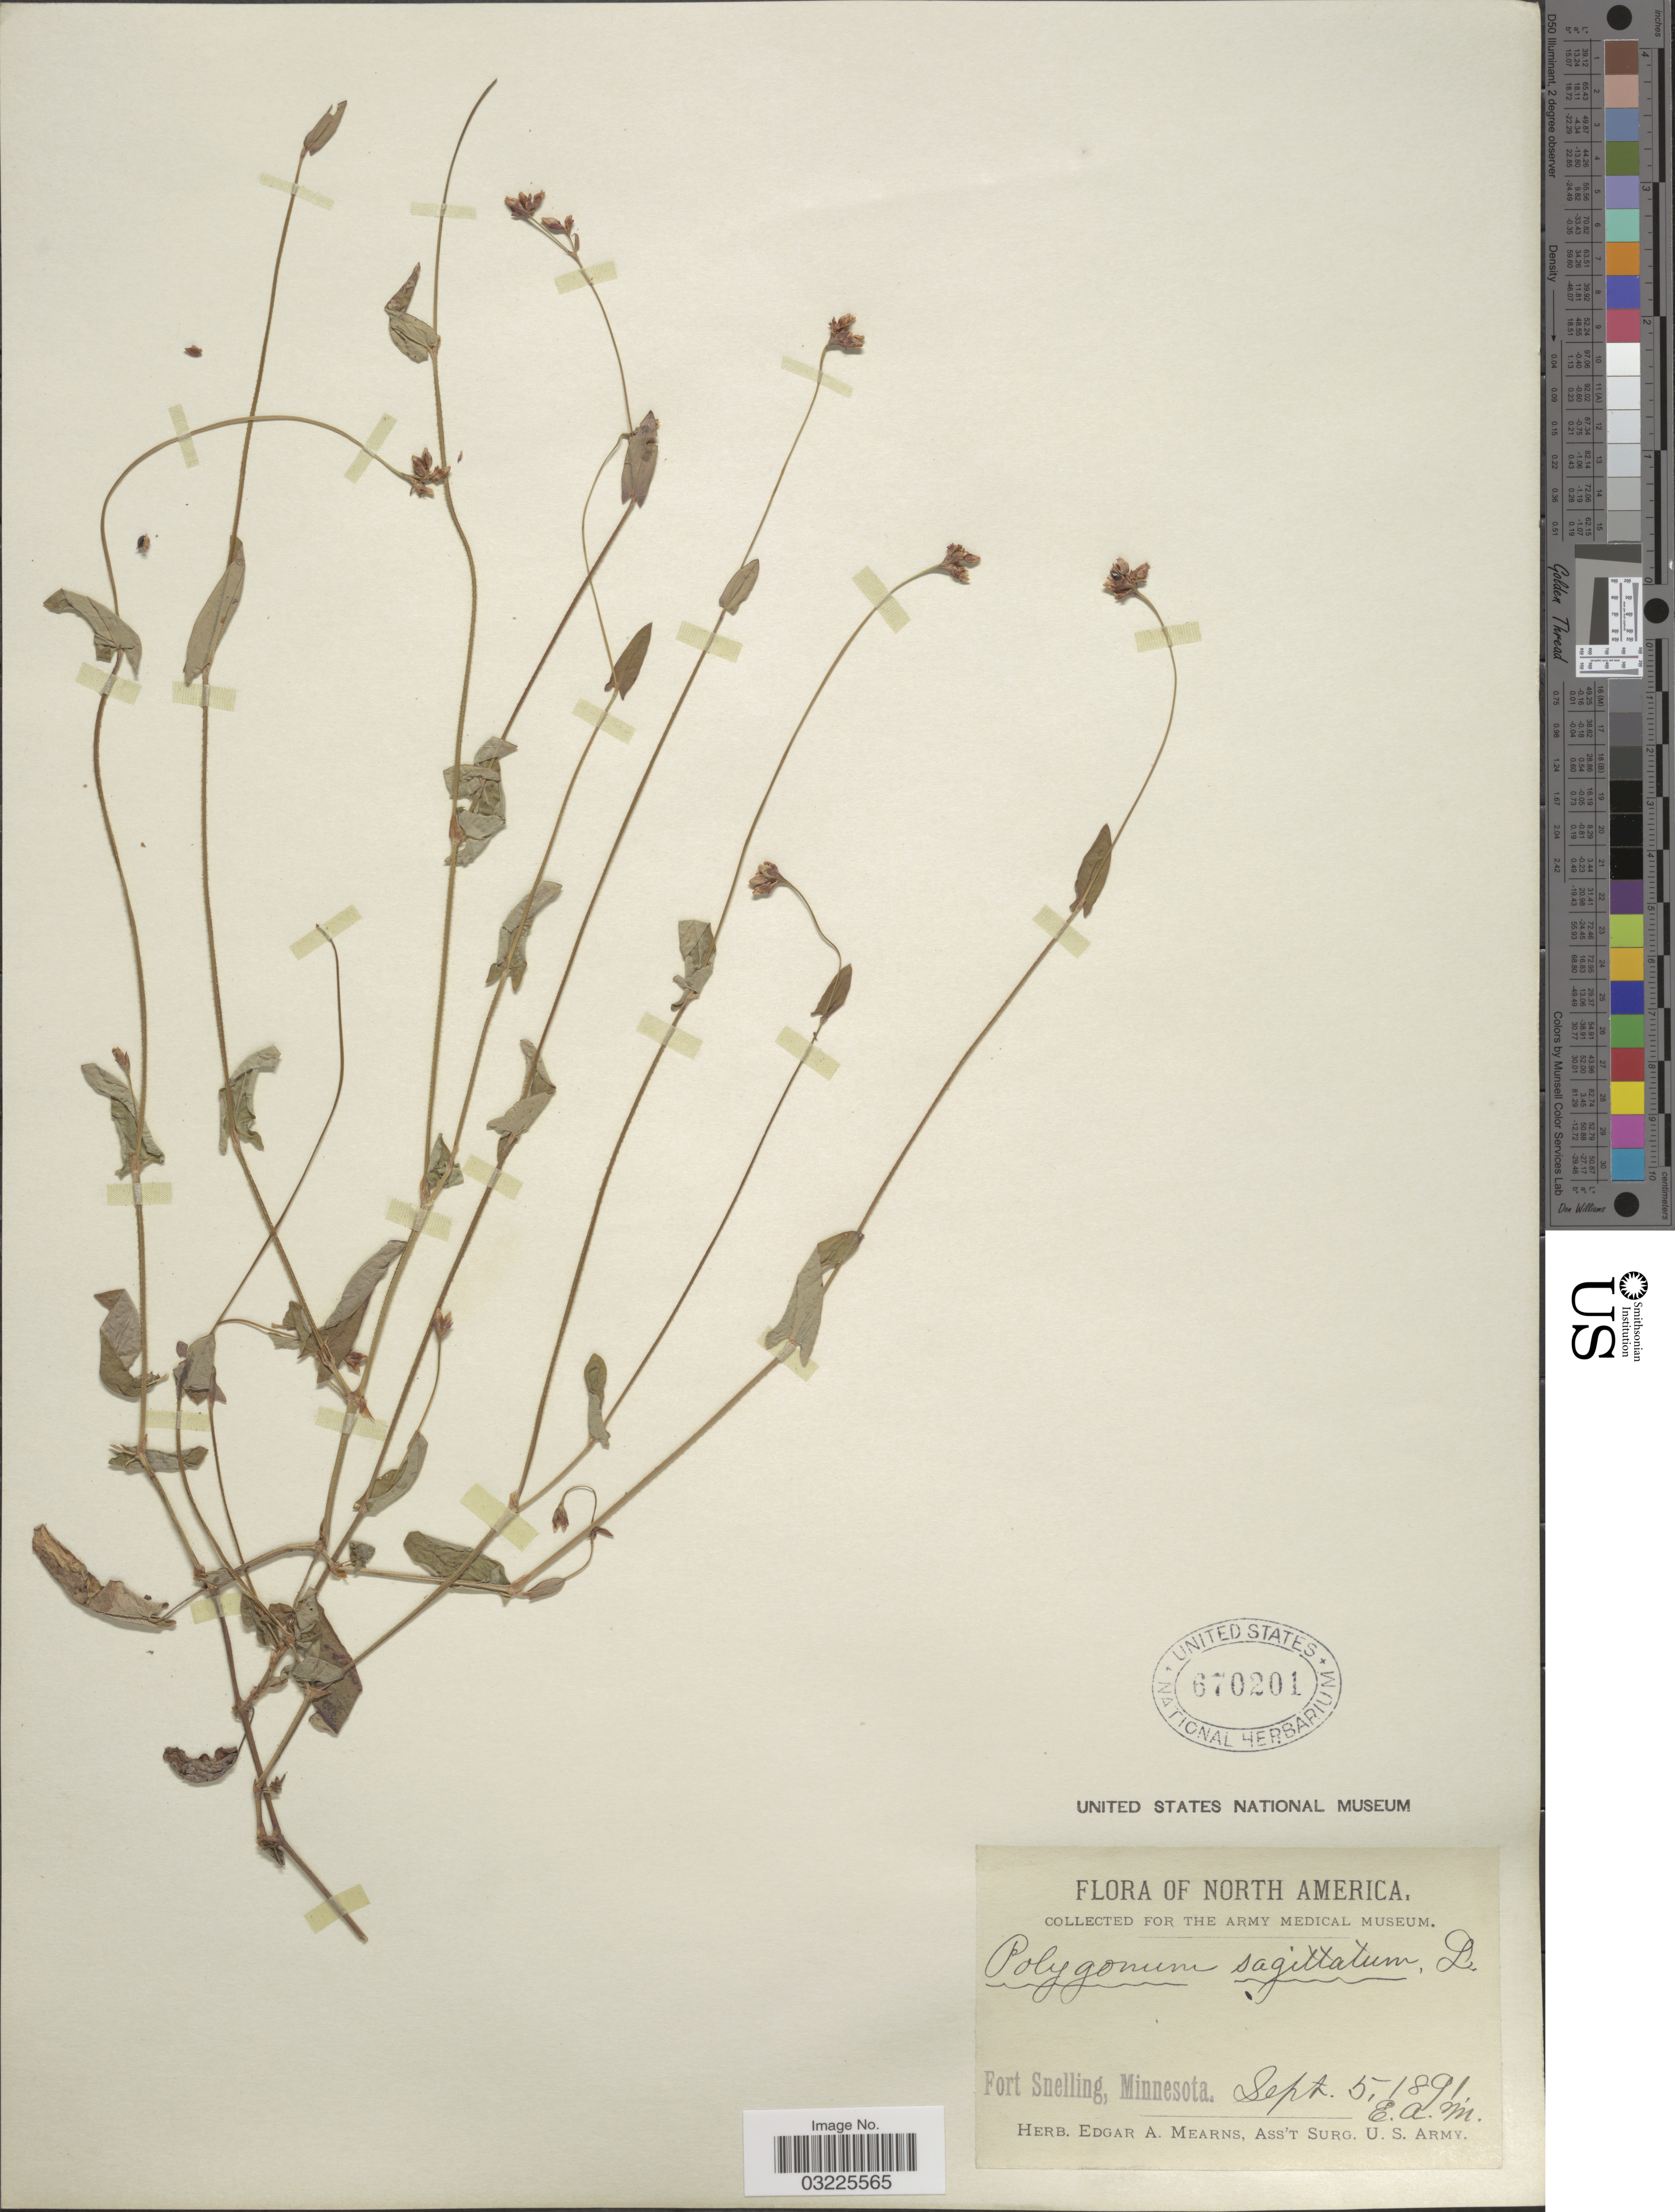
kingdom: Plantae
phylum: Tracheophyta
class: Magnoliopsida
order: Caryophyllales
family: Polygonaceae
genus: Persicaria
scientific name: Persicaria sagittata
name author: (L.) H. Gross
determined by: Atha, D. E.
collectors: E. A. Mearns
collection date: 1891-09-05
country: United States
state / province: Minnesota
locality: Fort Snelling.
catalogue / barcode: US 670201